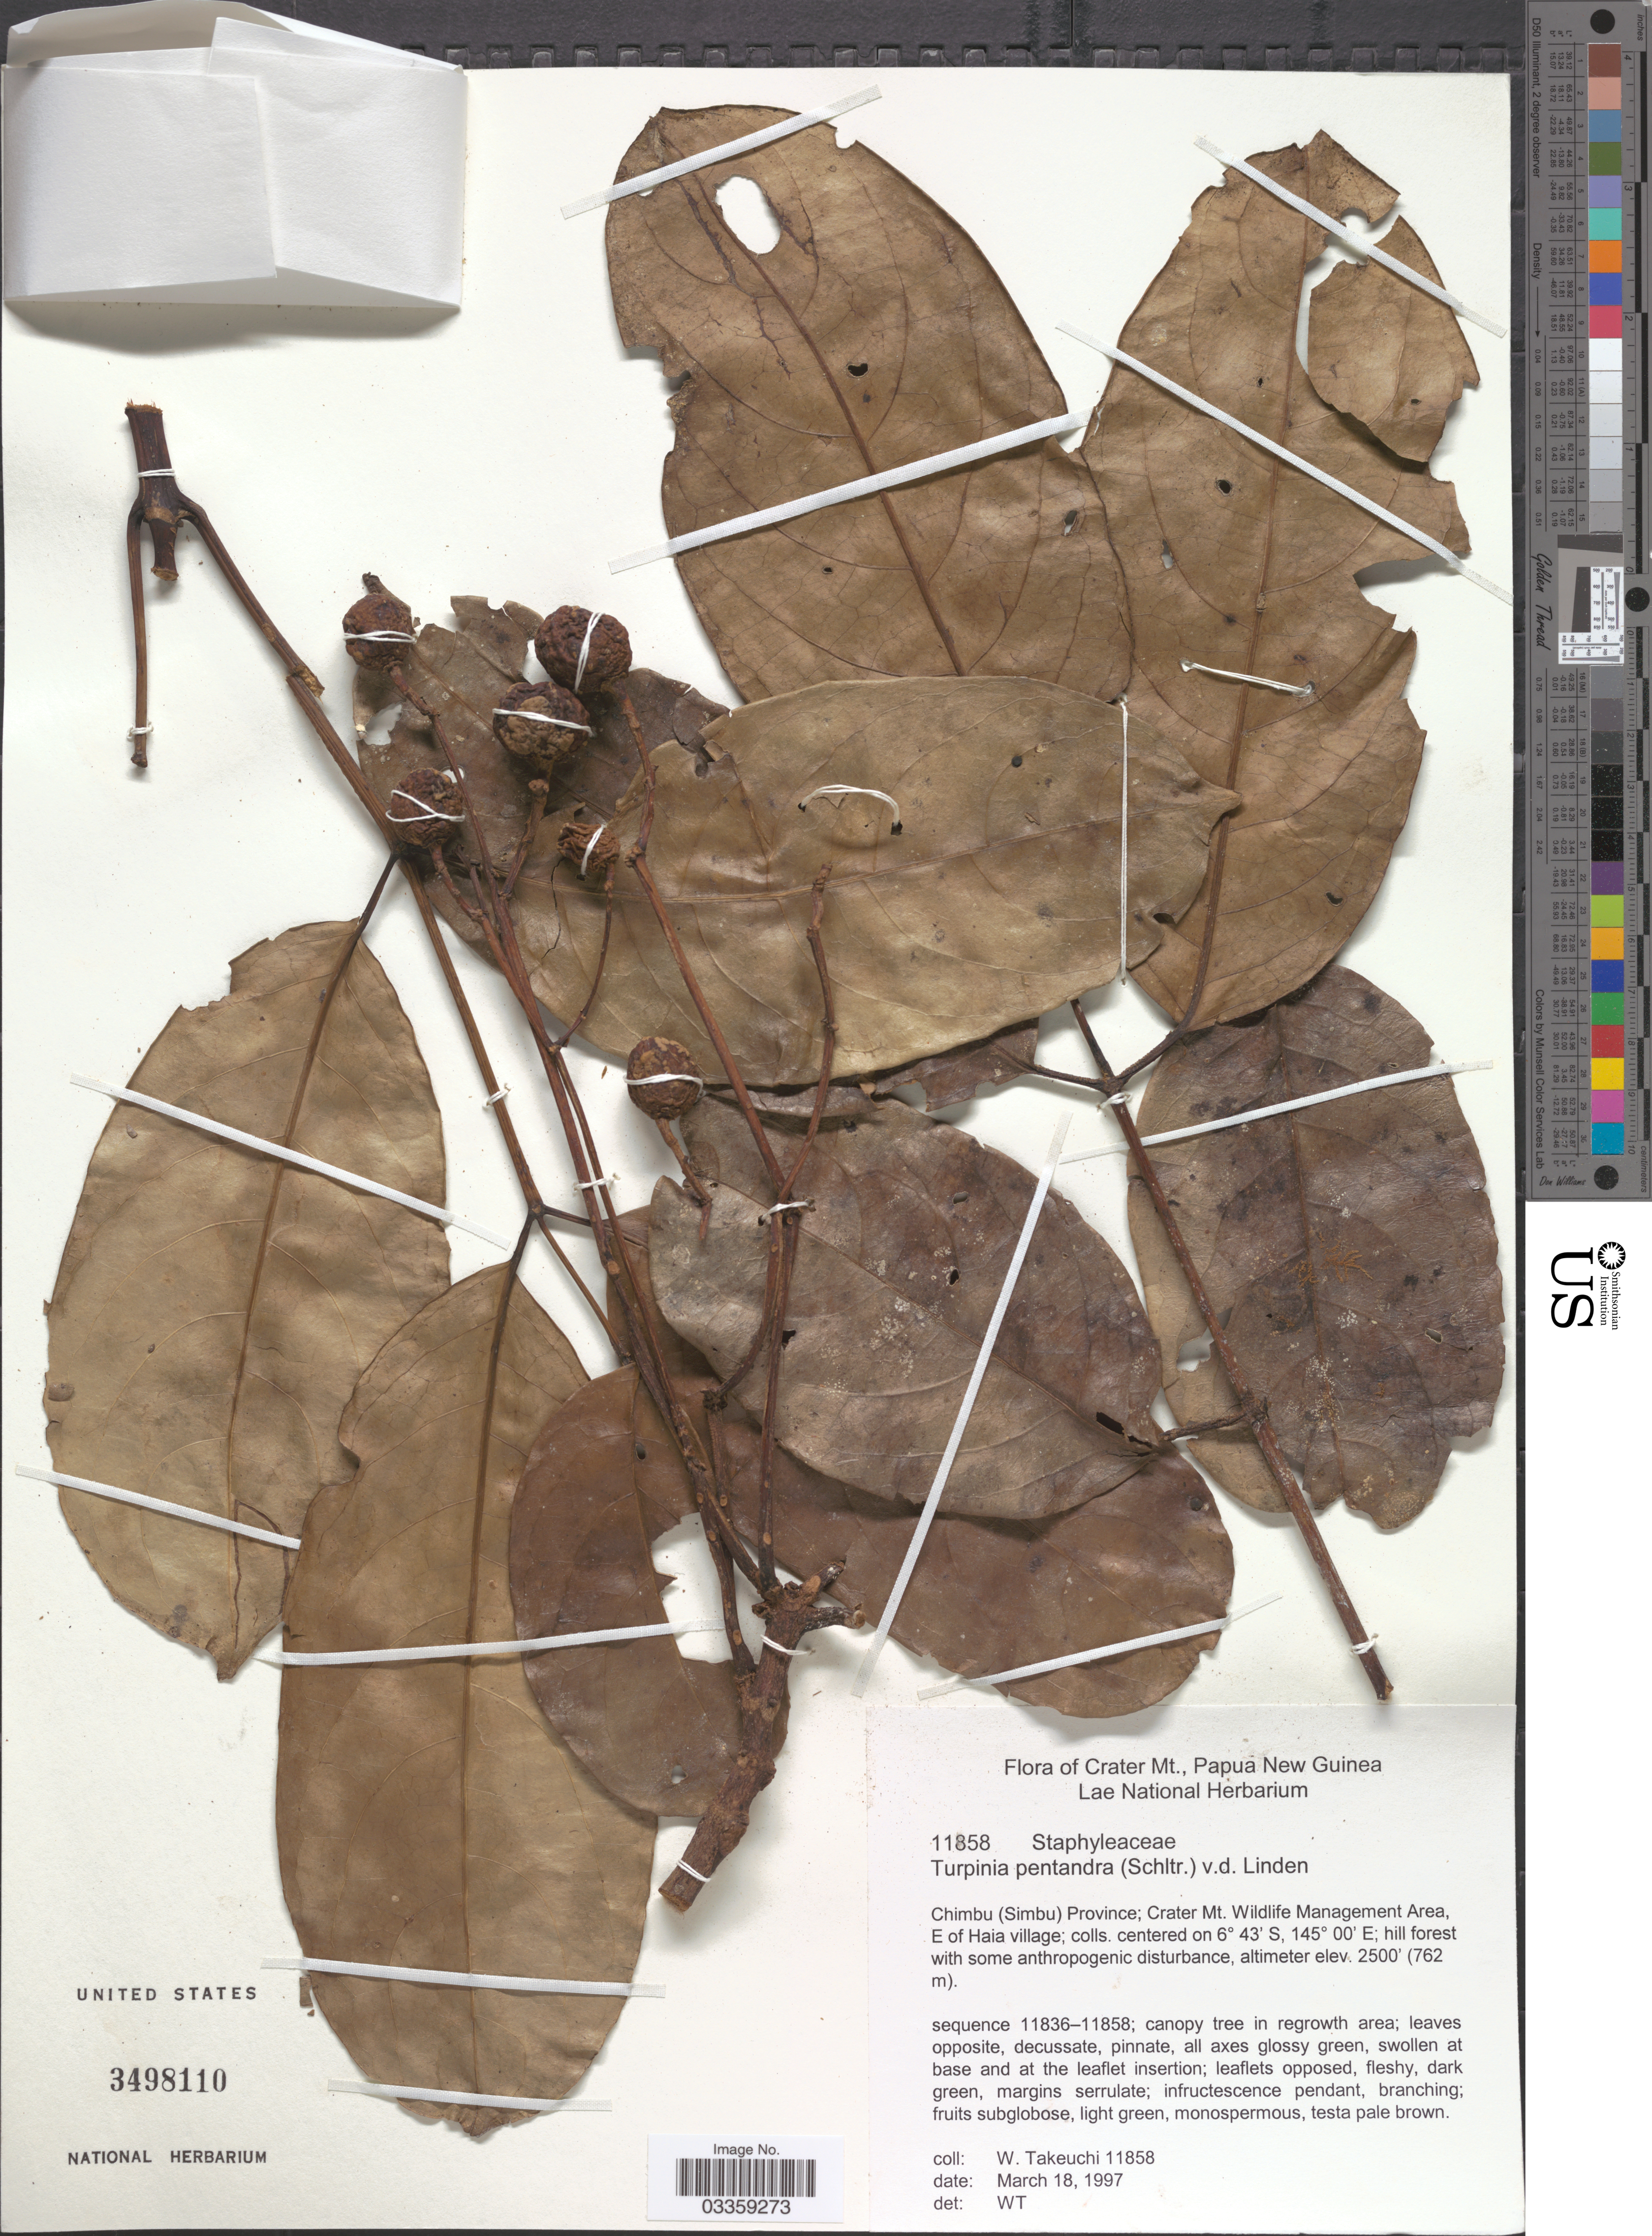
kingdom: Plantae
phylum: Tracheophyta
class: Magnoliopsida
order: Crossosomatales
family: Staphyleaceae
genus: Turpinia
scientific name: Turpinia pentandra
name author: (Schltr.) B.L. Linden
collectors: W. Takeuchi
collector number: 11858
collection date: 1997-03-18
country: Papua New Guinea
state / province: Chimbu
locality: Crater Mt., Chimbu (Simbu) Province; Crater Mt. Wildlife Management Area, E of Haia village.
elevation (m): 762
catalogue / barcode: US 3498110